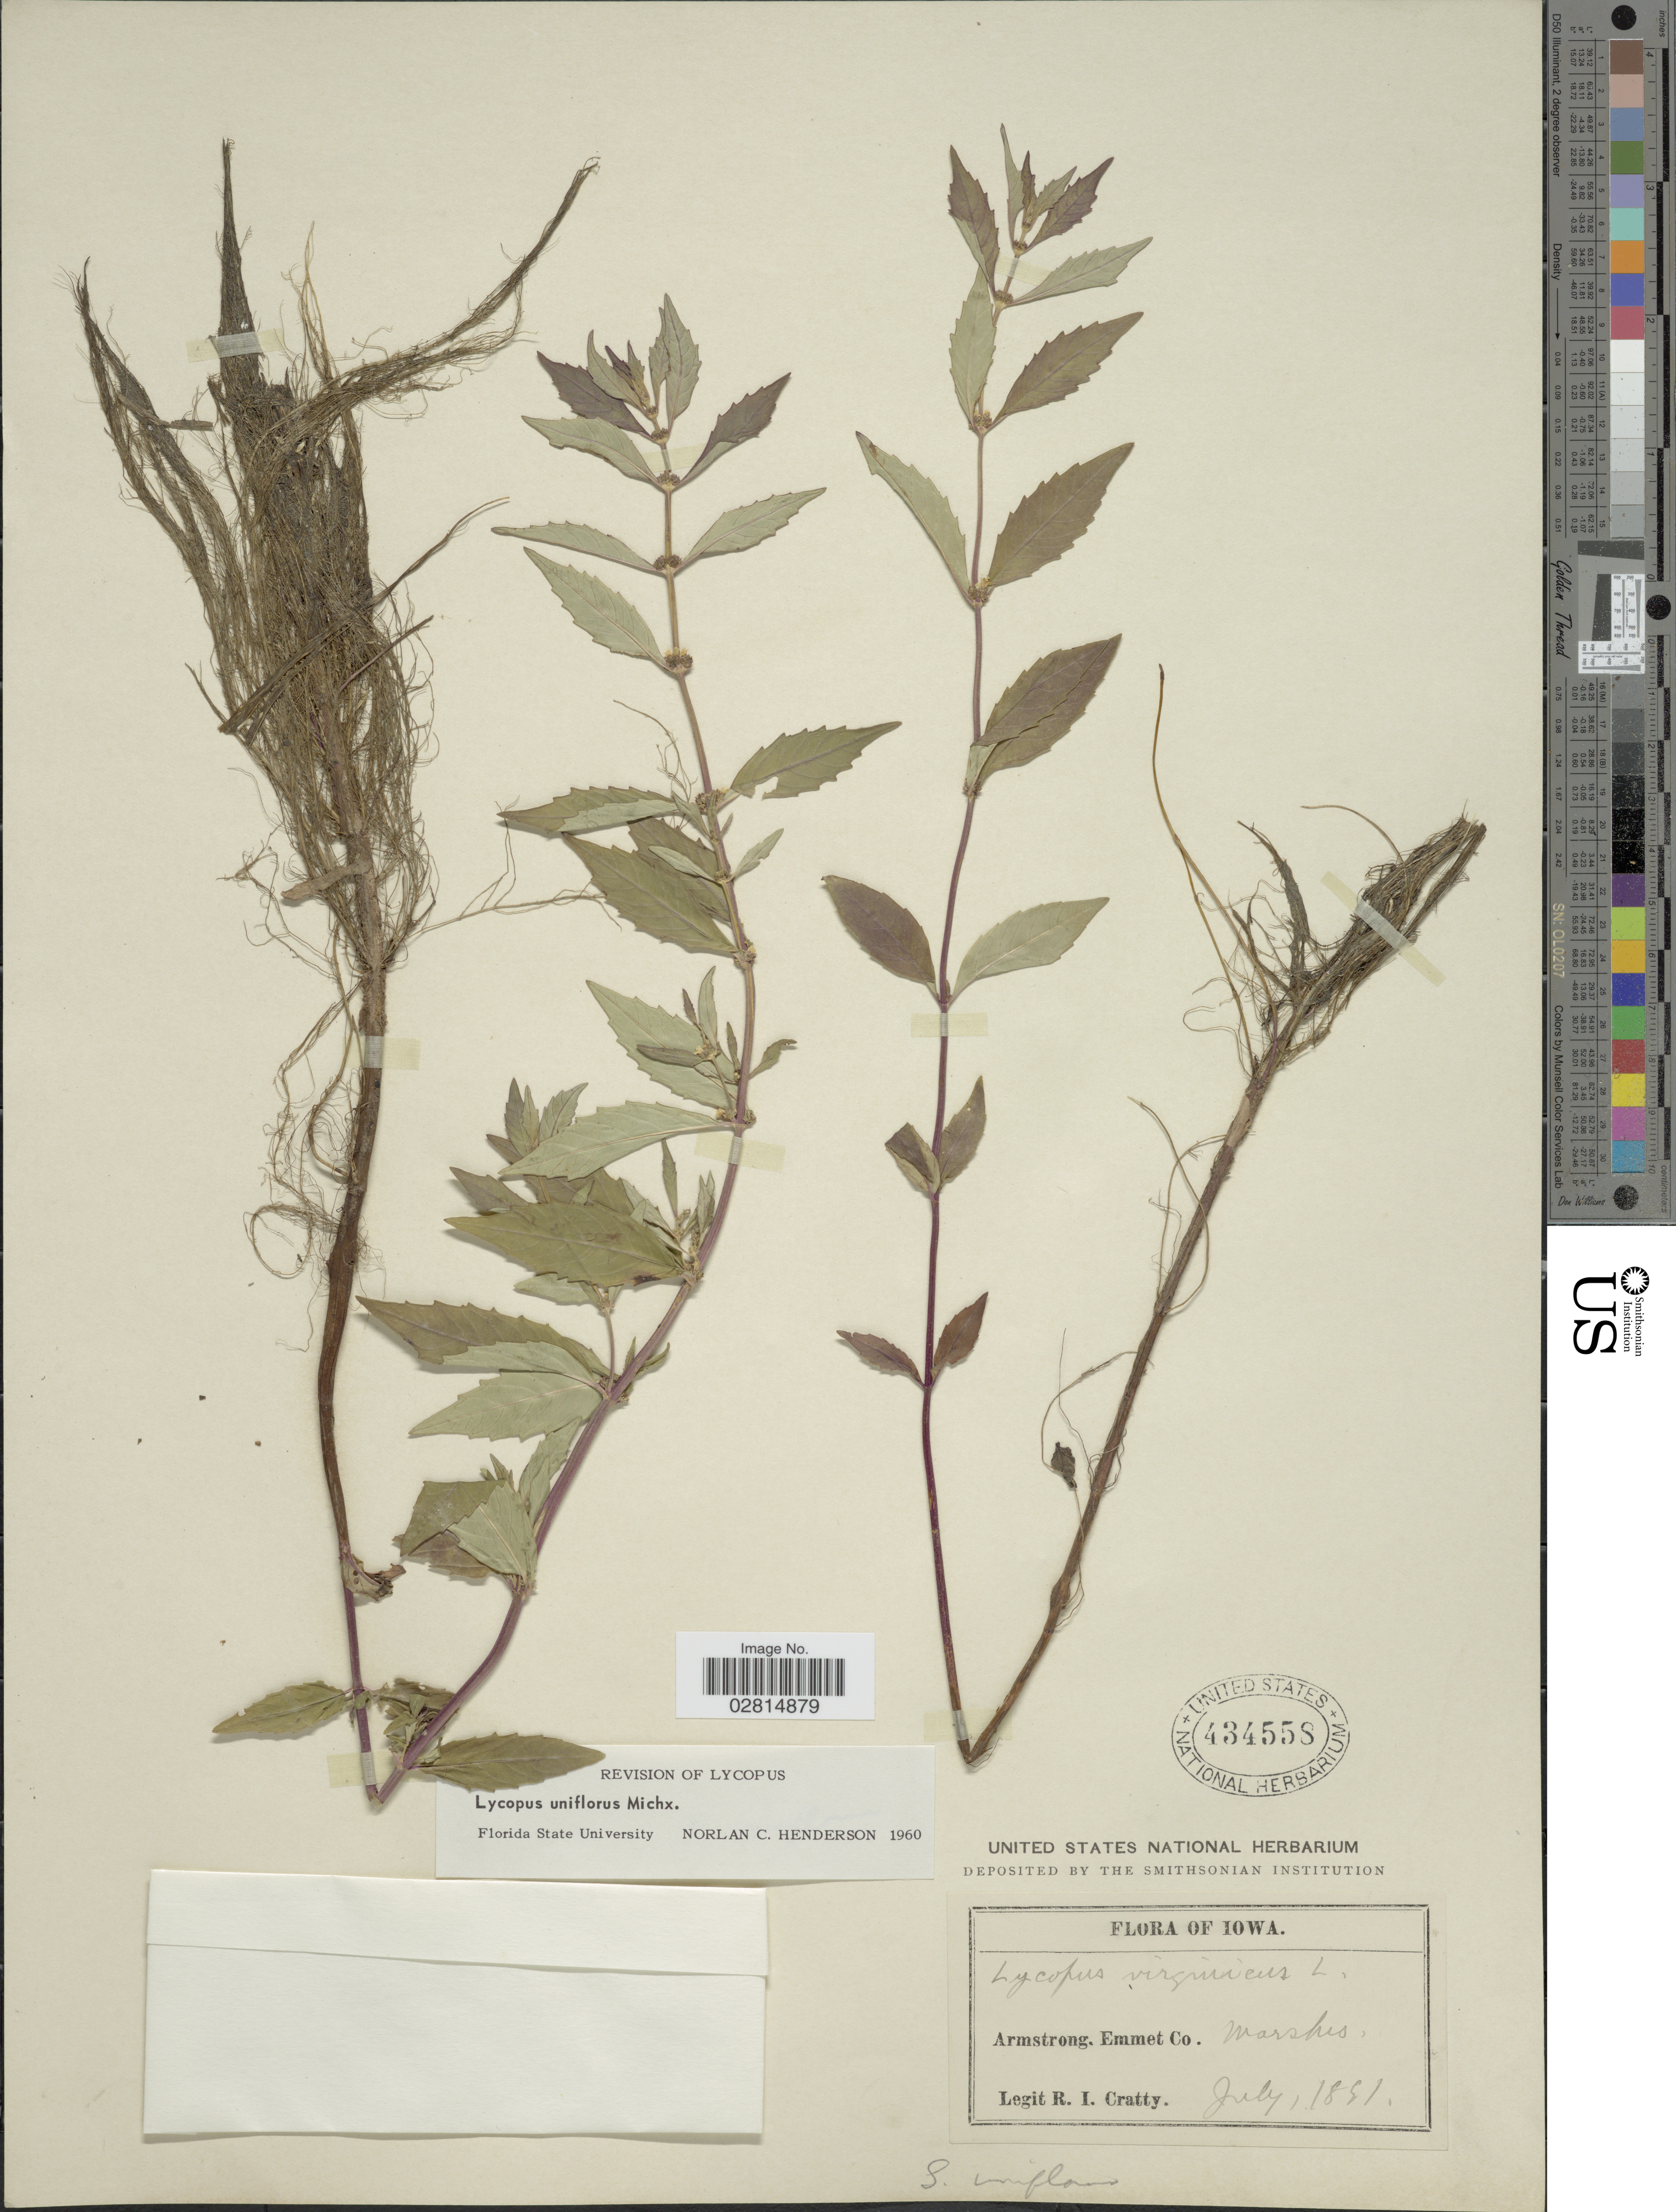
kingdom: Plantae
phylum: Tracheophyta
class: Magnoliopsida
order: Lamiales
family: Lamiaceae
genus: Lycopus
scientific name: Lycopus uniflorus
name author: Michx.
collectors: R. Cratty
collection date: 1891-07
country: United States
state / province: Iowa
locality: Armstrong, Emmet Co.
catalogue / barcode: US 434558